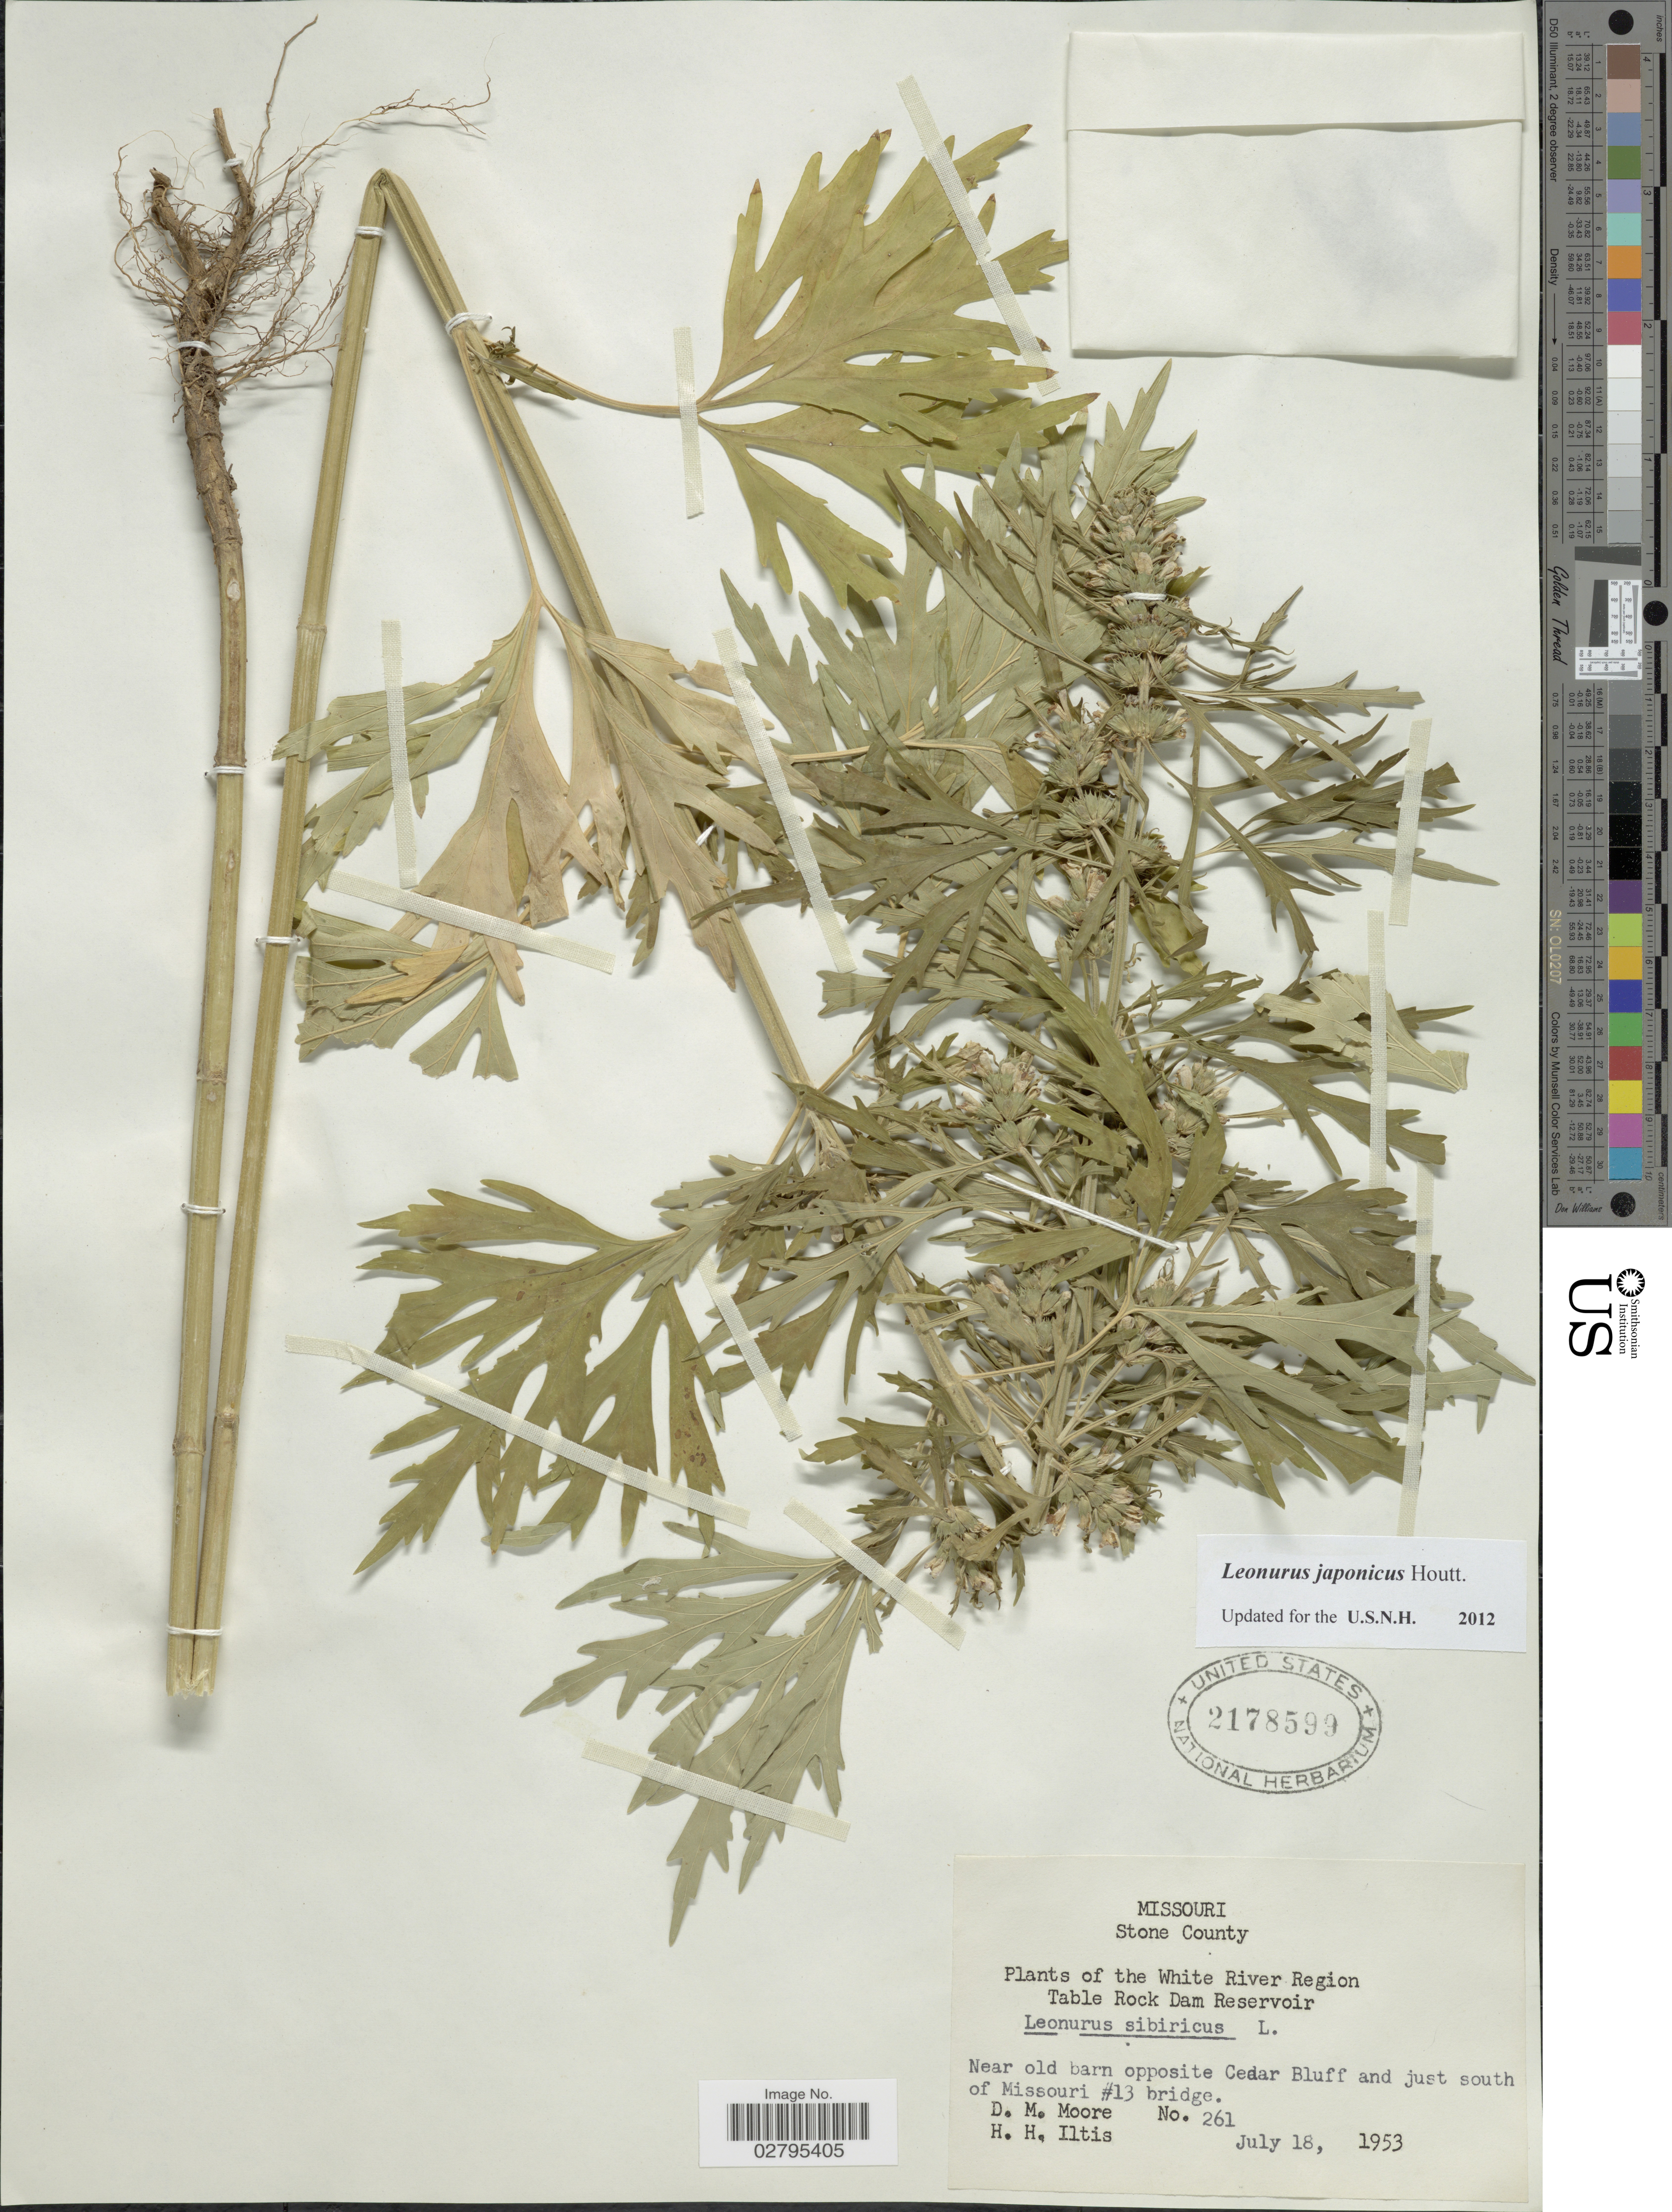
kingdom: Plantae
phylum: Tracheophyta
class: Magnoliopsida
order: Lamiales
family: Lamiaceae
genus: Leonurus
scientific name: Leonurus japonicus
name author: Houtt.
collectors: D. Moore & H. H. Iltis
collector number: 261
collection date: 1953-07-18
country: United States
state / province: Missouri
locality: Stone County, the White River Region, Table Rock Dam Reservoir, near old barn opposite Cedar Bluff and just south of Missouri #13 bridge.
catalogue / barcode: US 2178599